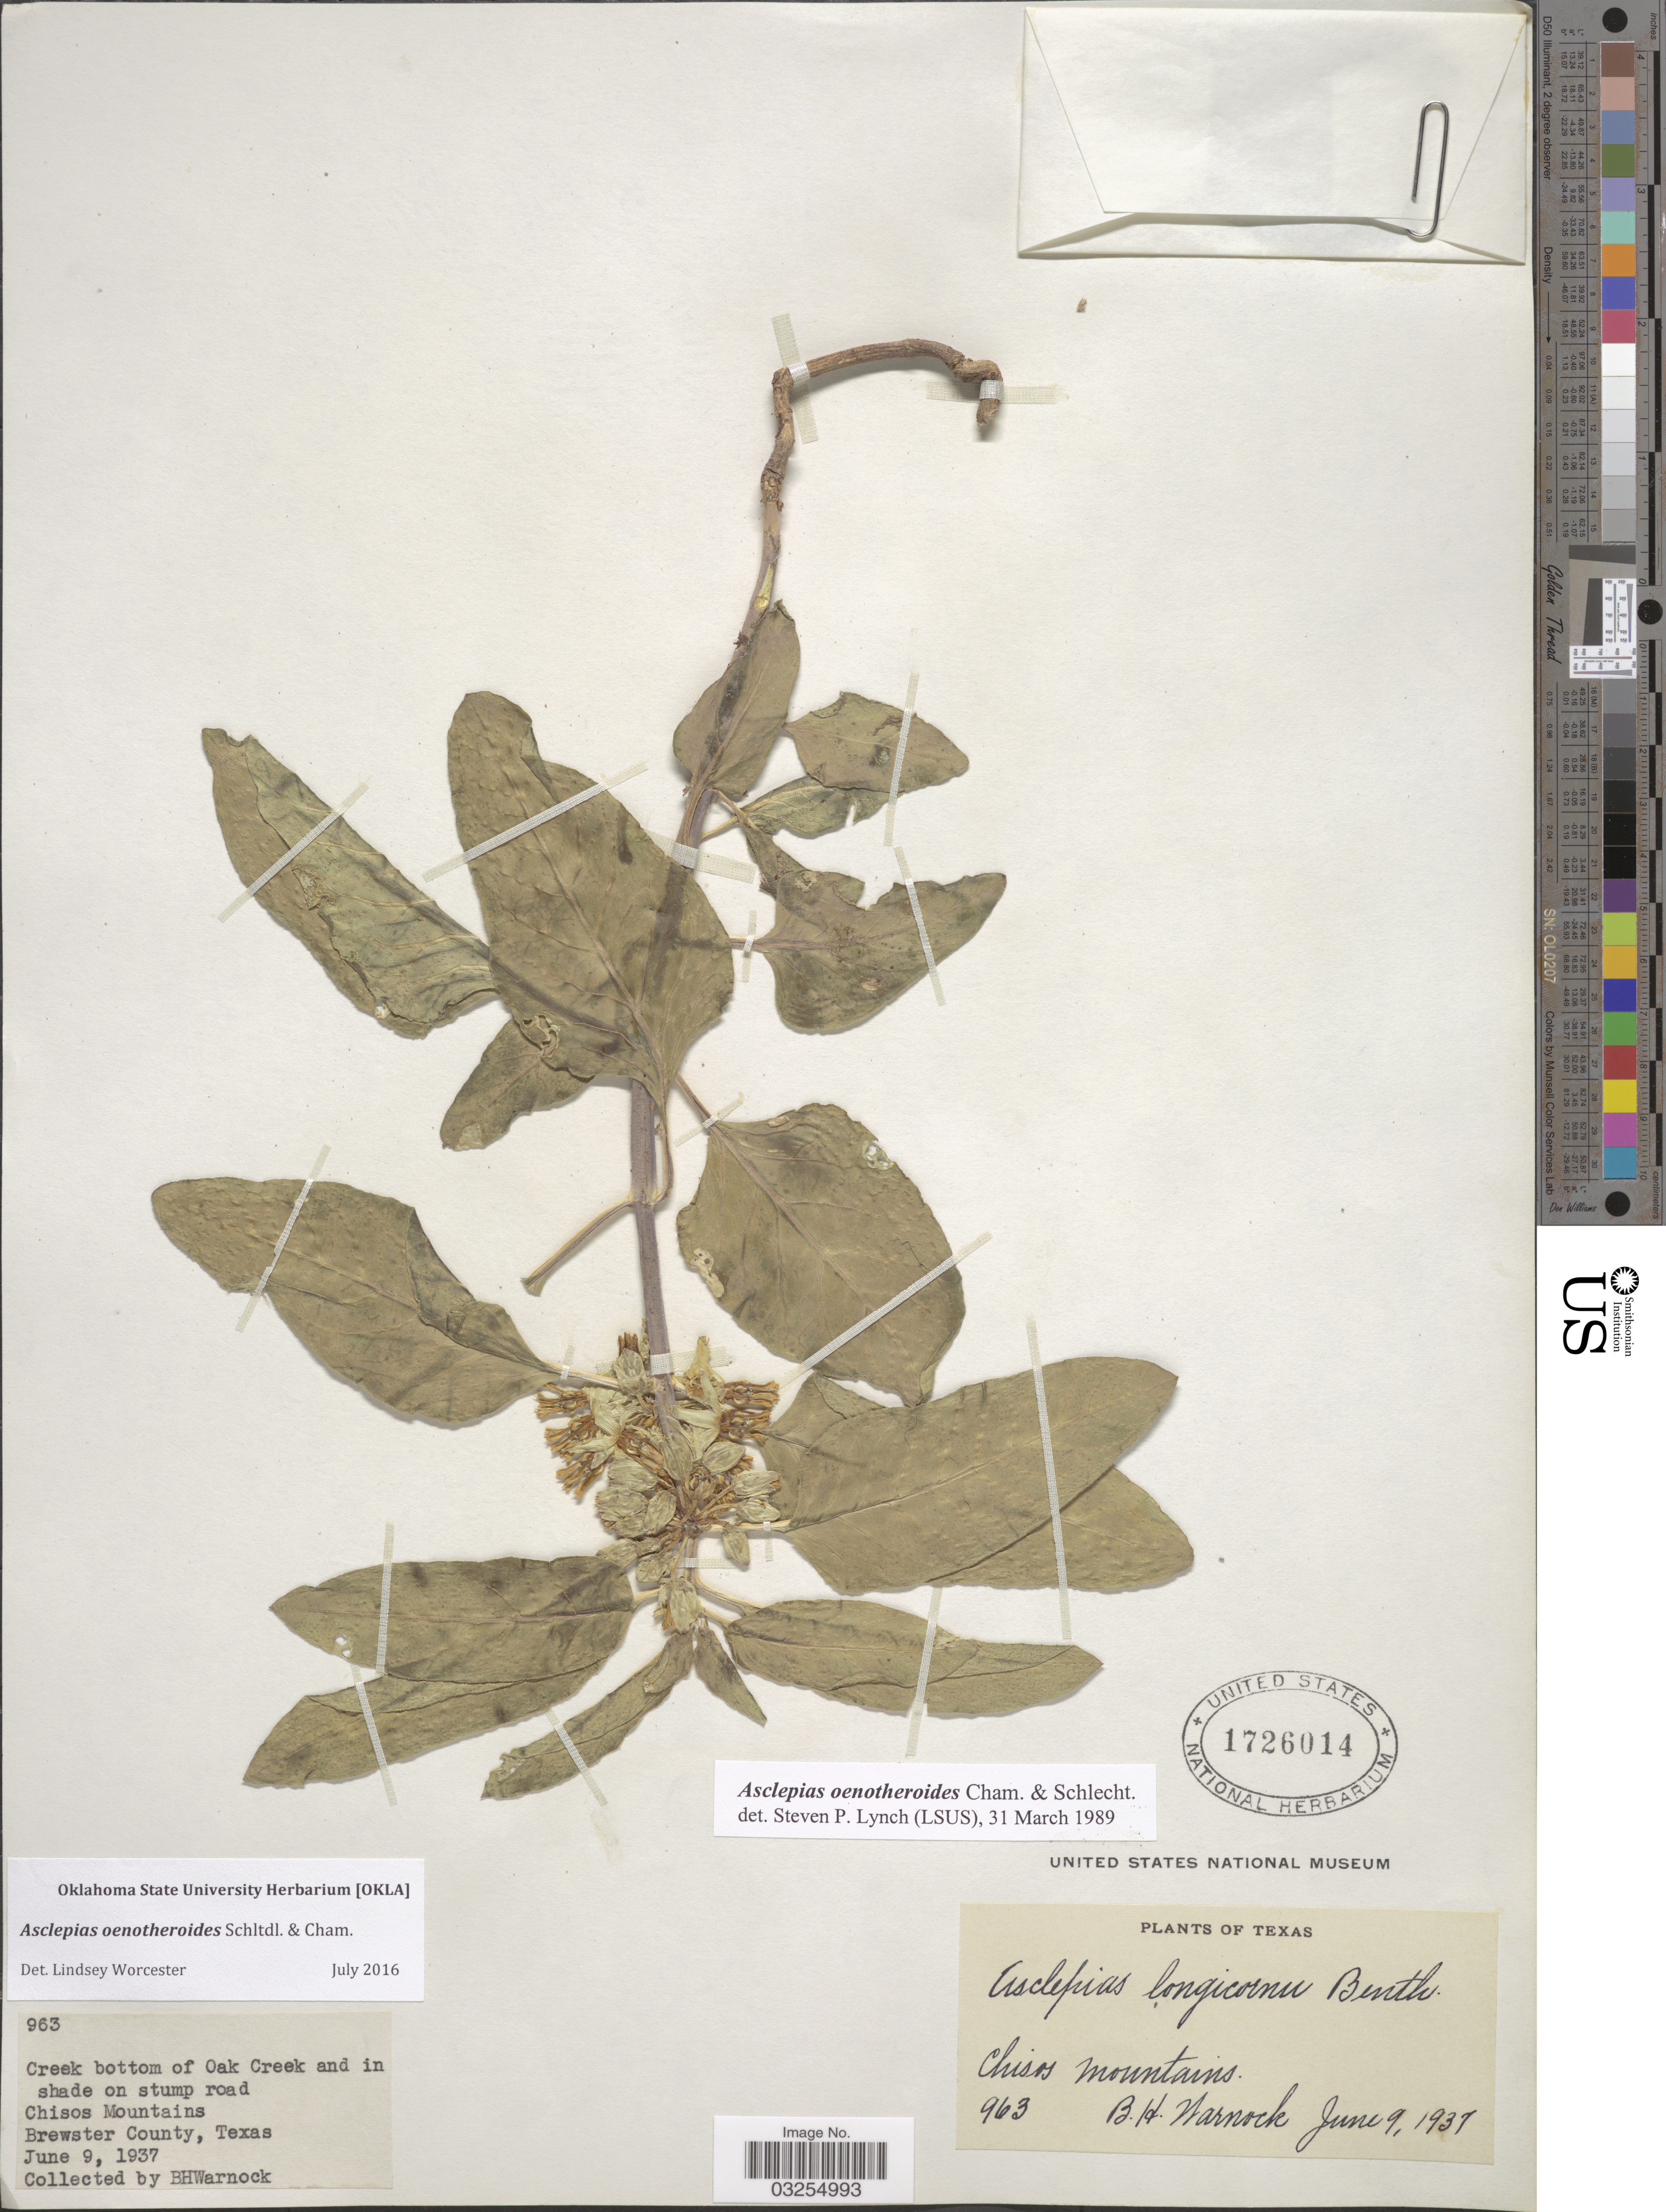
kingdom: Plantae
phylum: Tracheophyta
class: Magnoliopsida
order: Gentianales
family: Apocynaceae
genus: Asclepias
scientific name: Asclepias oenotheroides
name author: Schltdl. & Cham.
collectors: B. H. Warnock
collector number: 963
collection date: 1937-06-09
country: United States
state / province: Texas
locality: Creek bottom of Oak Creek and in shade on stump road. Chisos Mountains. Brewster County.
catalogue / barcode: US 1726014